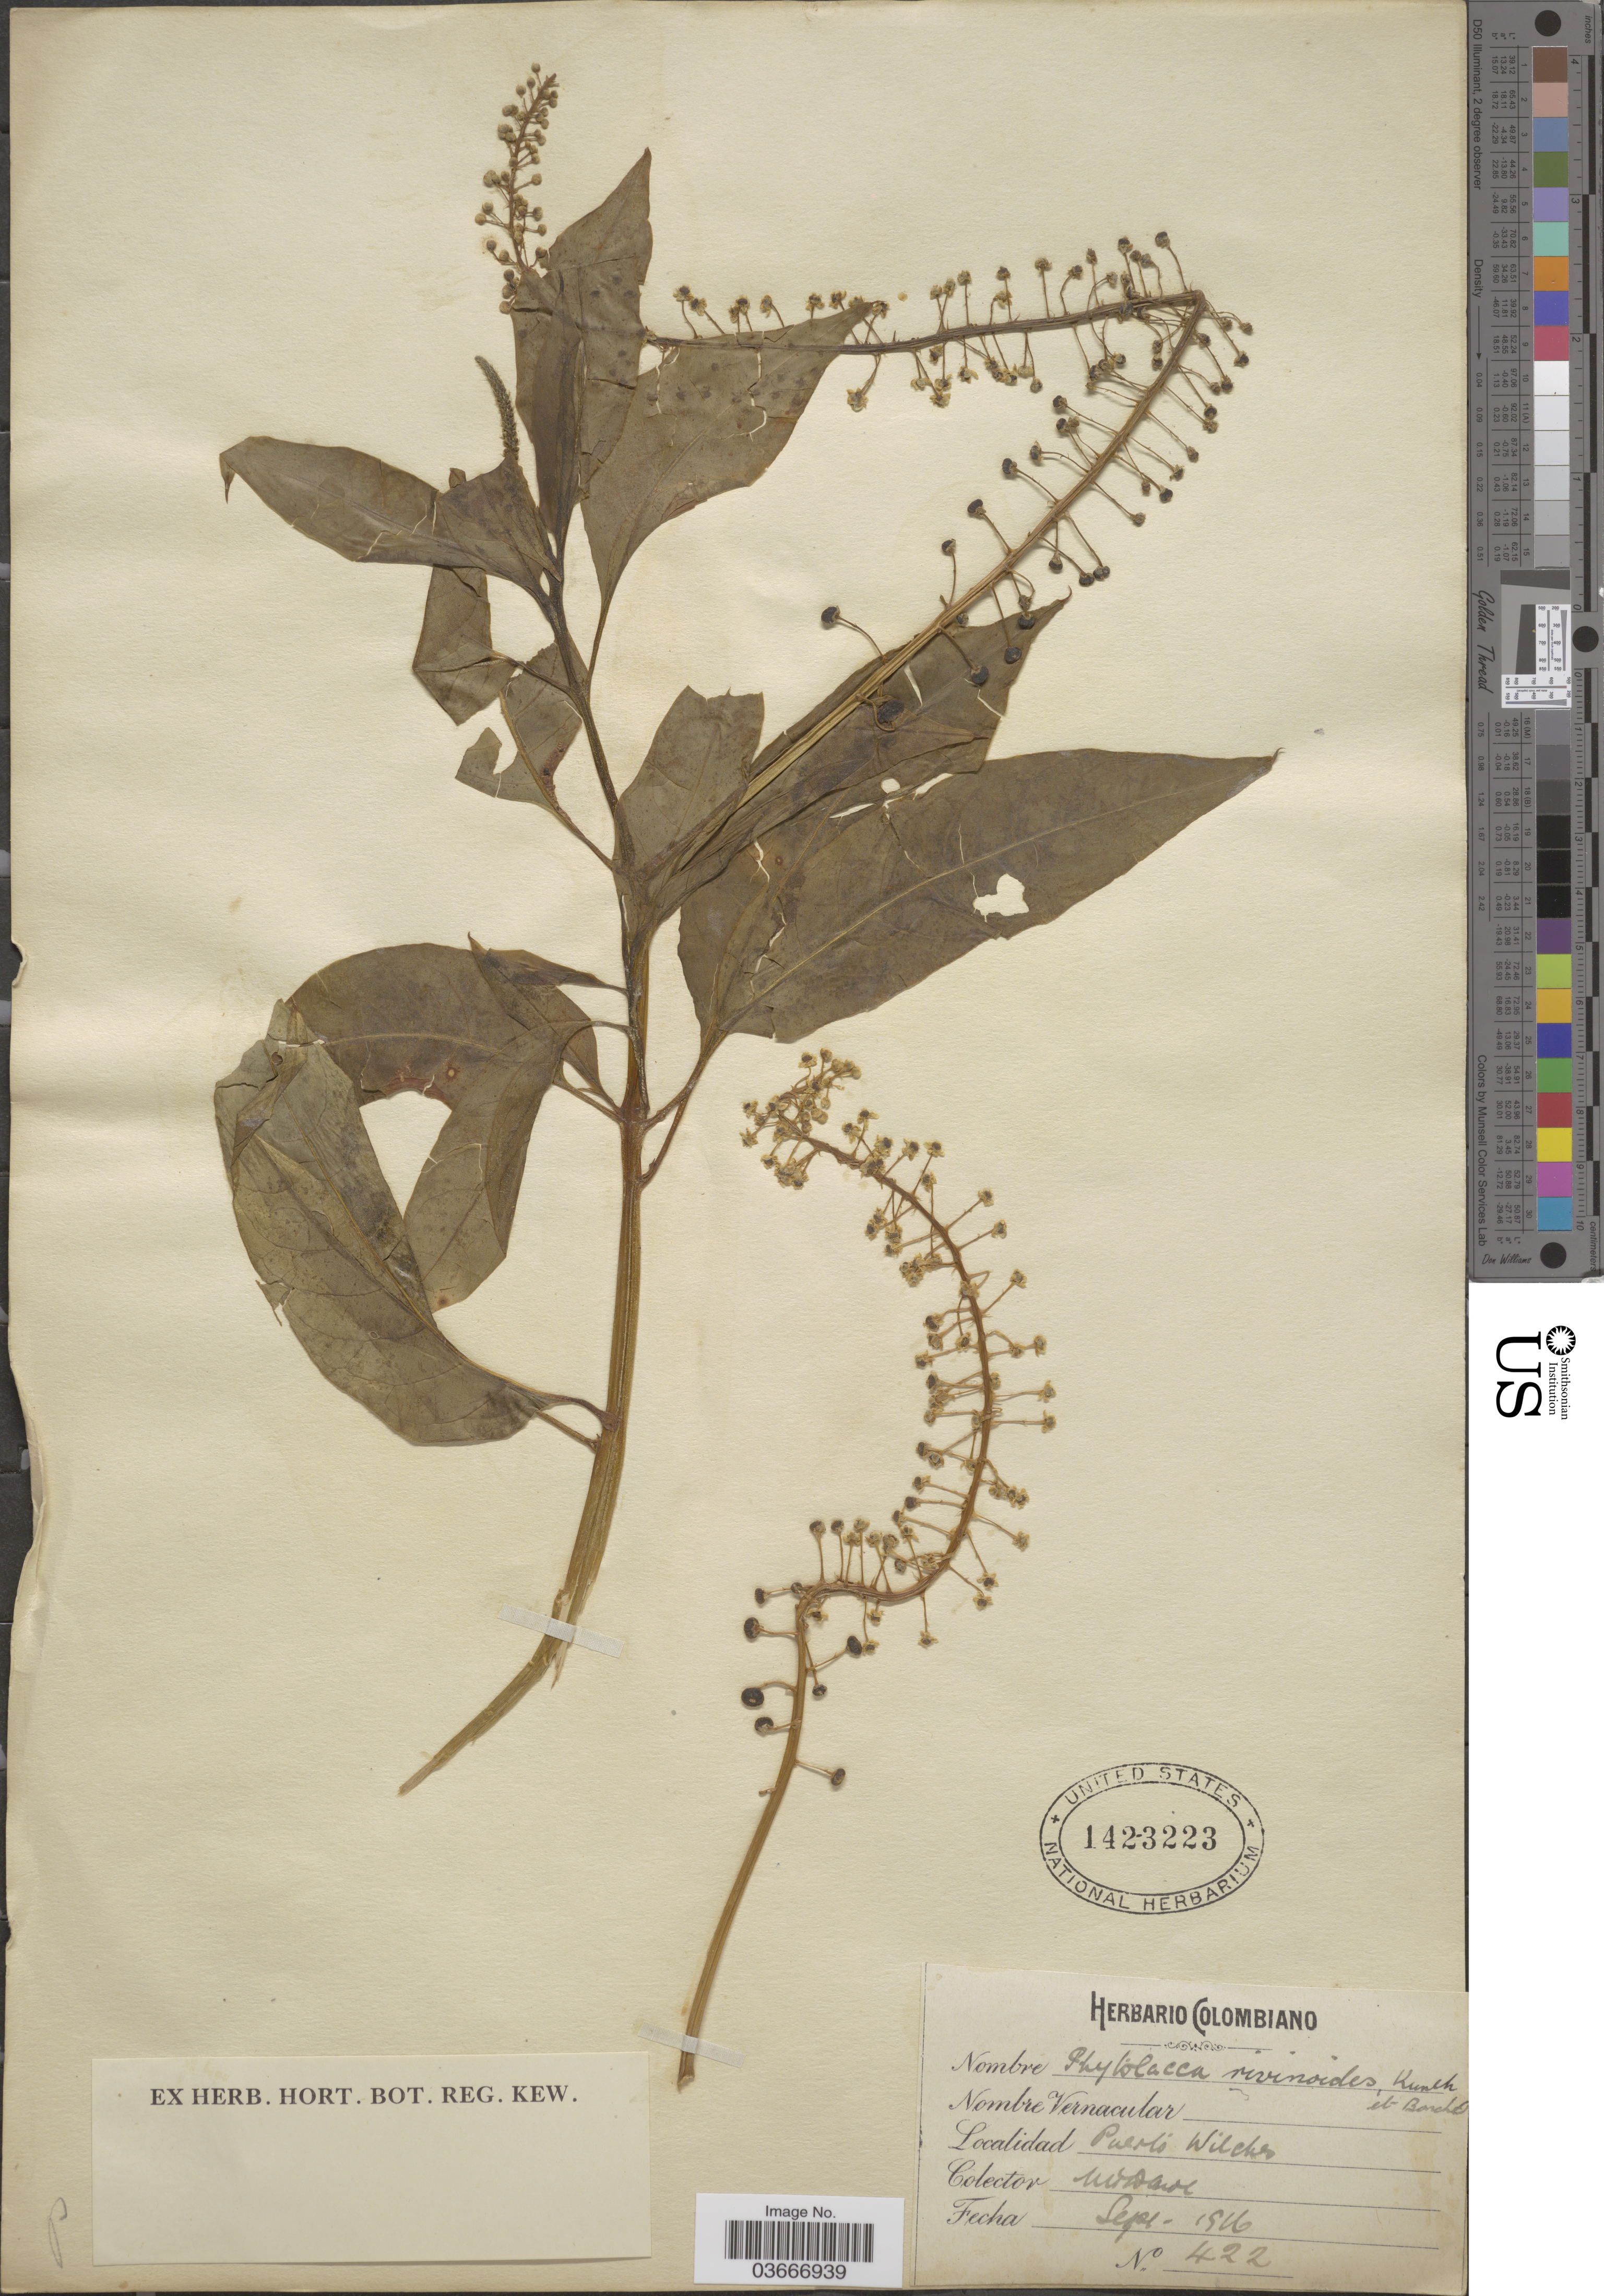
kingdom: Plantae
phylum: Tracheophyta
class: Magnoliopsida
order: Caryophyllales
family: Phytolaccaceae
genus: Phytolacca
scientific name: Phytolacca rivinoides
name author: Kunth & C.D. Bouché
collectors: M. T. Dawe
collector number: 422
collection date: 1916-09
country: Colombia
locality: Puerto Wilches.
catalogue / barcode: US 1423223